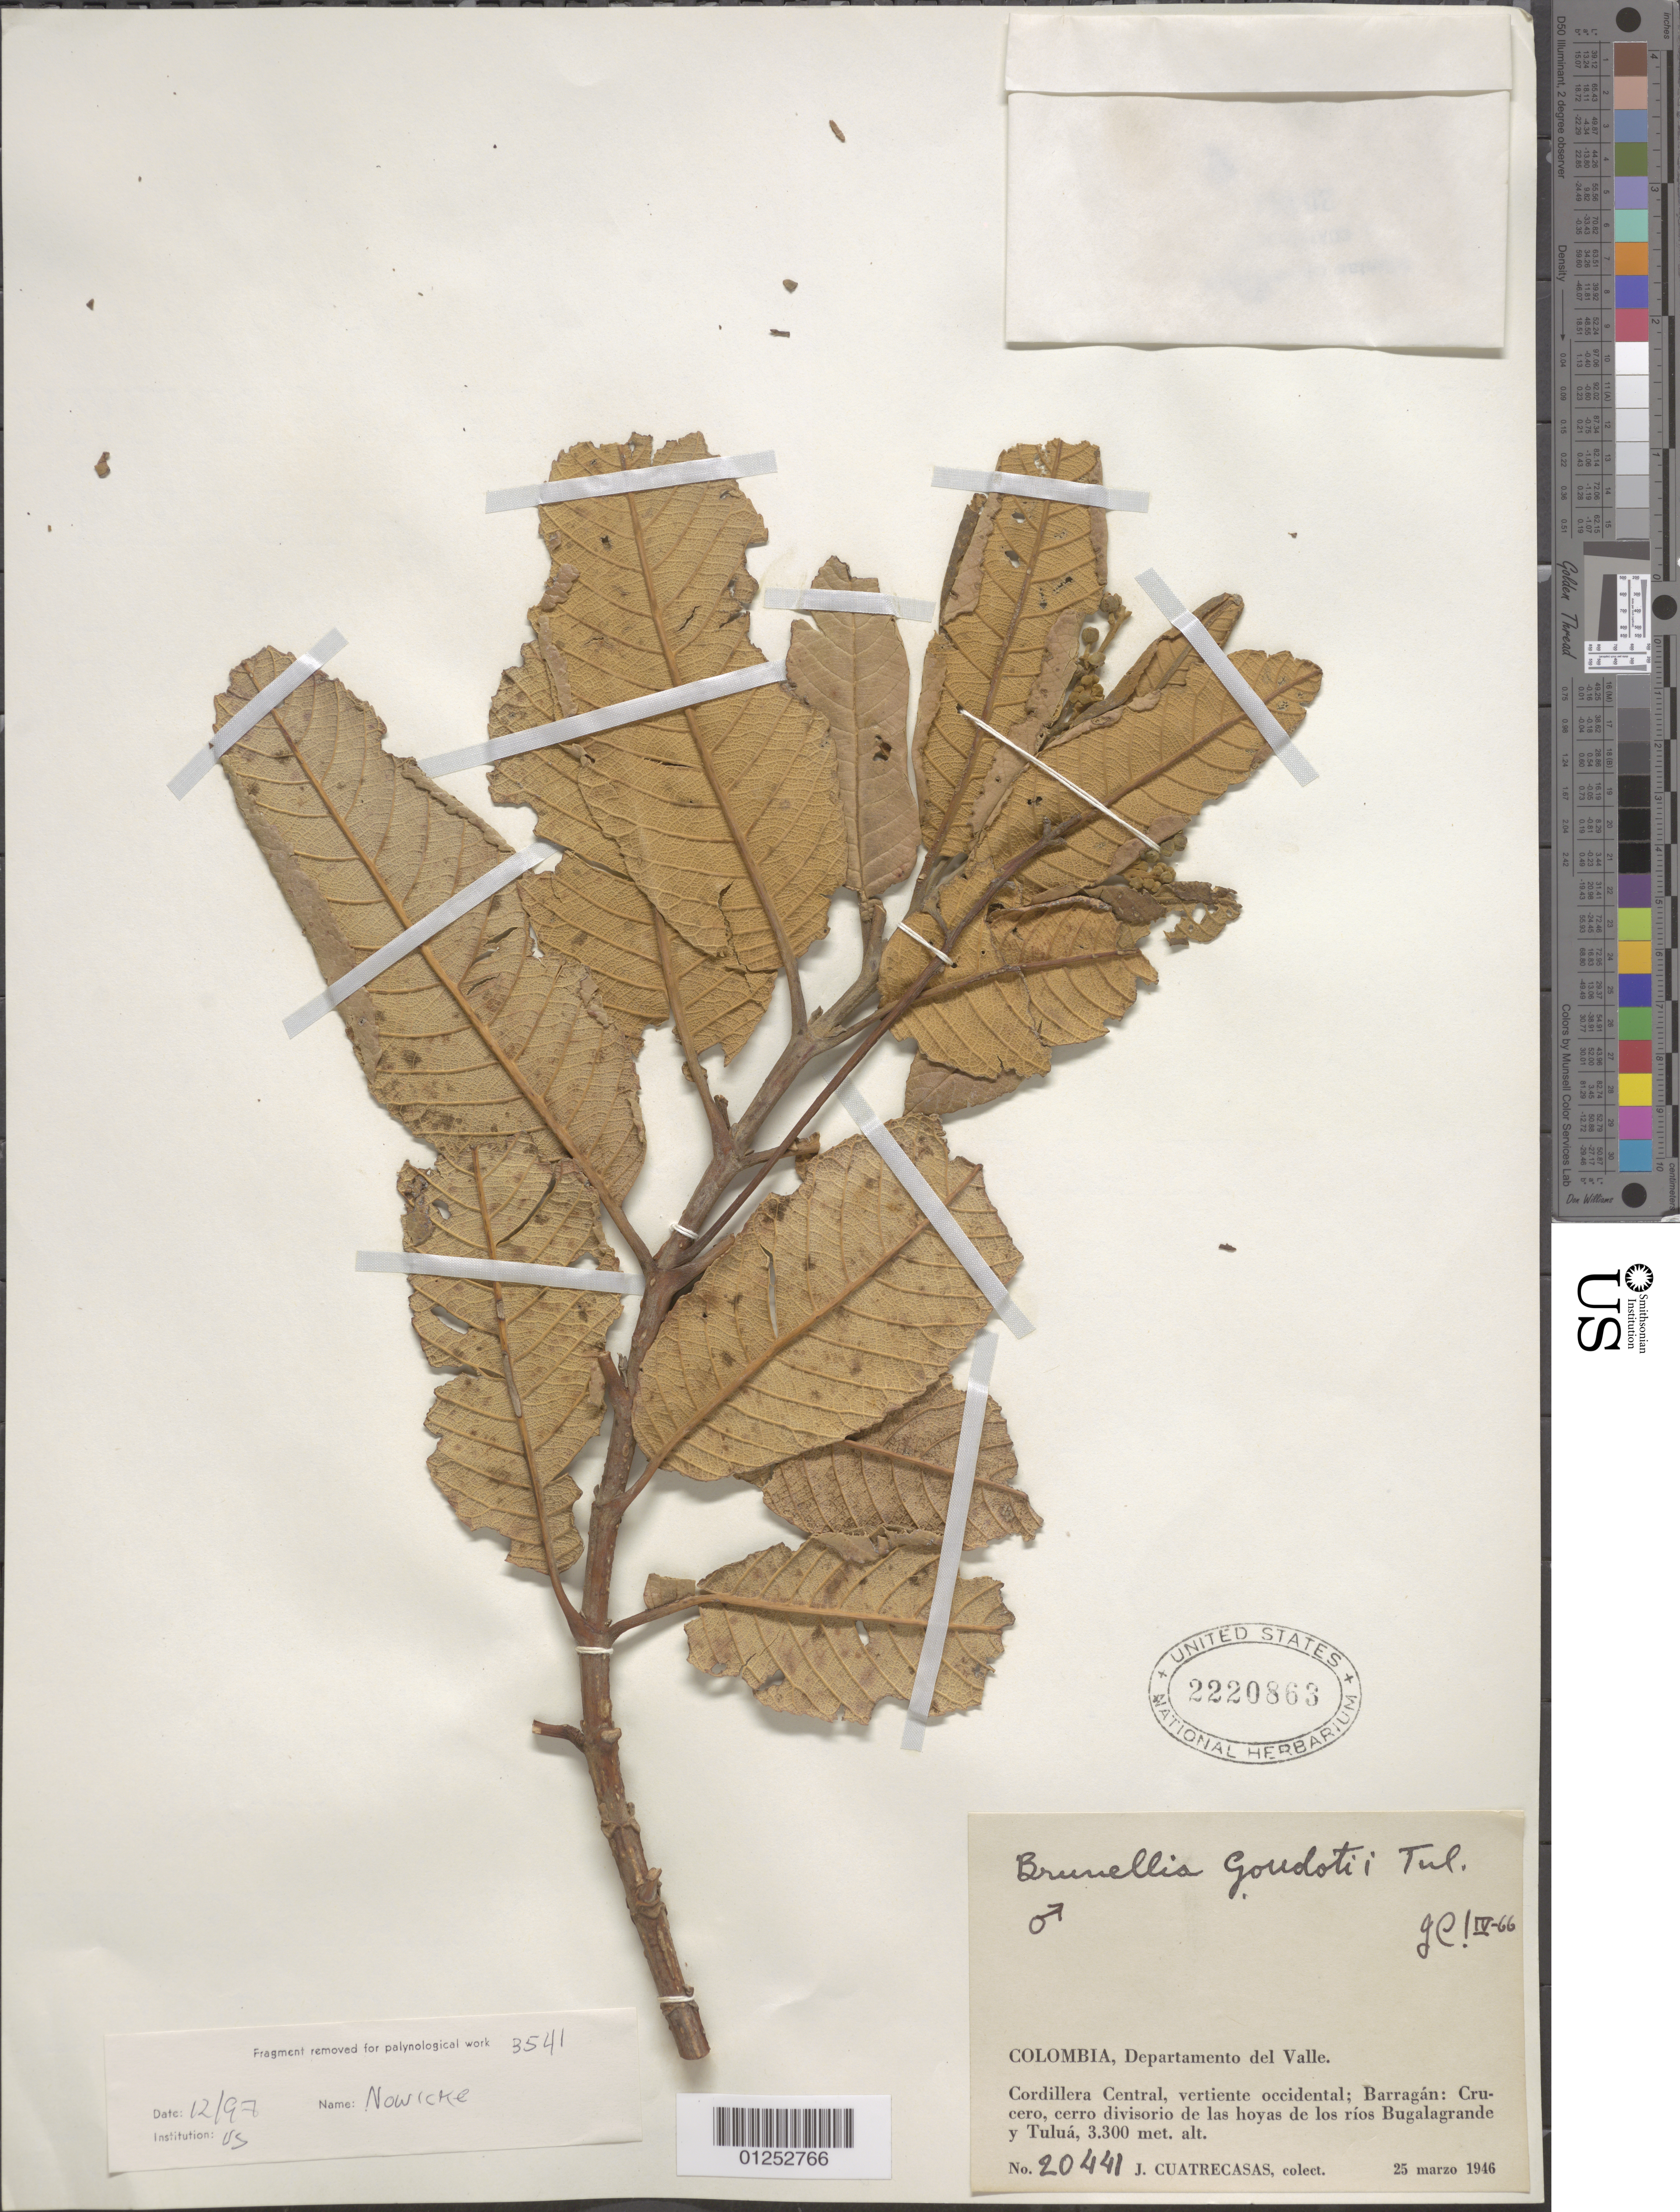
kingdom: Plantae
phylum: Tracheophyta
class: Magnoliopsida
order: Oxalidales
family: Brunelliaceae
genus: Brunellia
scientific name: Brunellia goudotii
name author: Tul.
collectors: J. Cuatrecasas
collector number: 20441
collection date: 1946-03-25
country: Colombia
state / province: Valle del Cauca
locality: Cordillera Central, vertiente occidental; Barragan: Crucero, cerro divisorio de las hoyas de los río Bugalagrande y Tuluá.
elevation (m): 3300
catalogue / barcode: US 2220863